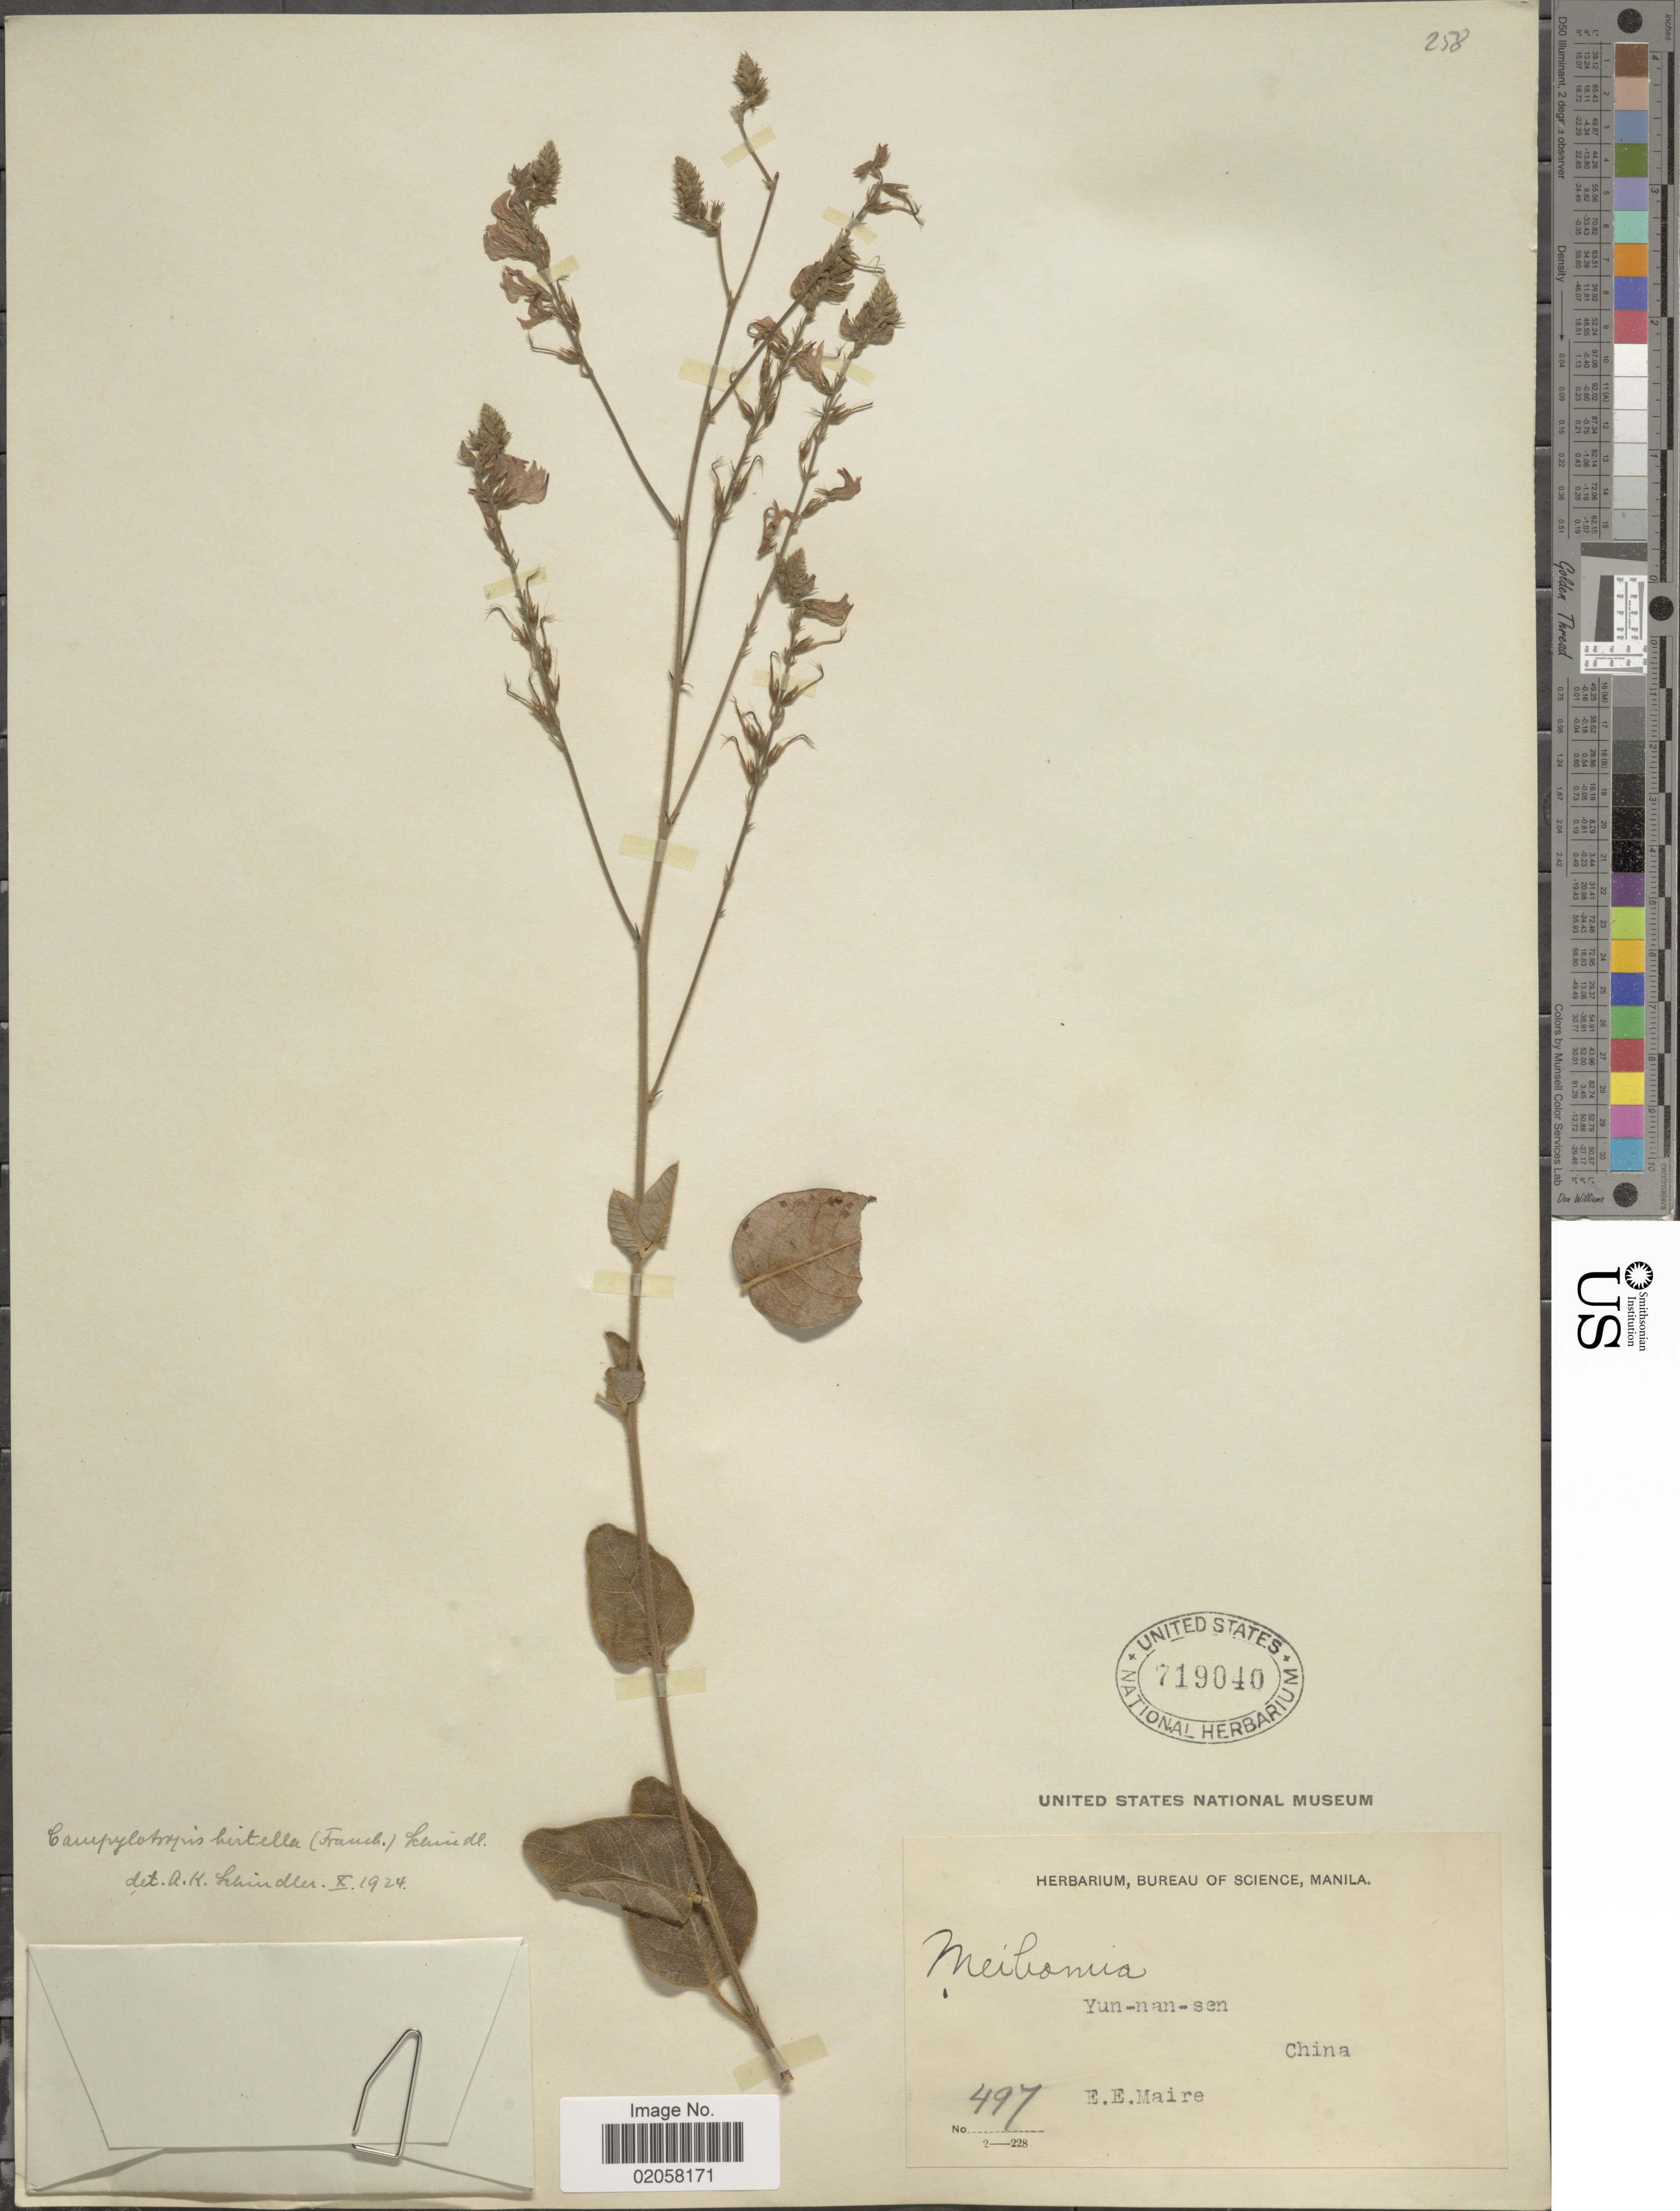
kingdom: Plantae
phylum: Tracheophyta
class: Magnoliopsida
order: Fabales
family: Fabaceae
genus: Campylotropis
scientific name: Campylotropis hirtella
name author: (Franch.) Schindl.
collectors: E. E. Maire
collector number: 497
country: China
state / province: Yunnan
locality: Yun-nan-sen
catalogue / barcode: US 719040